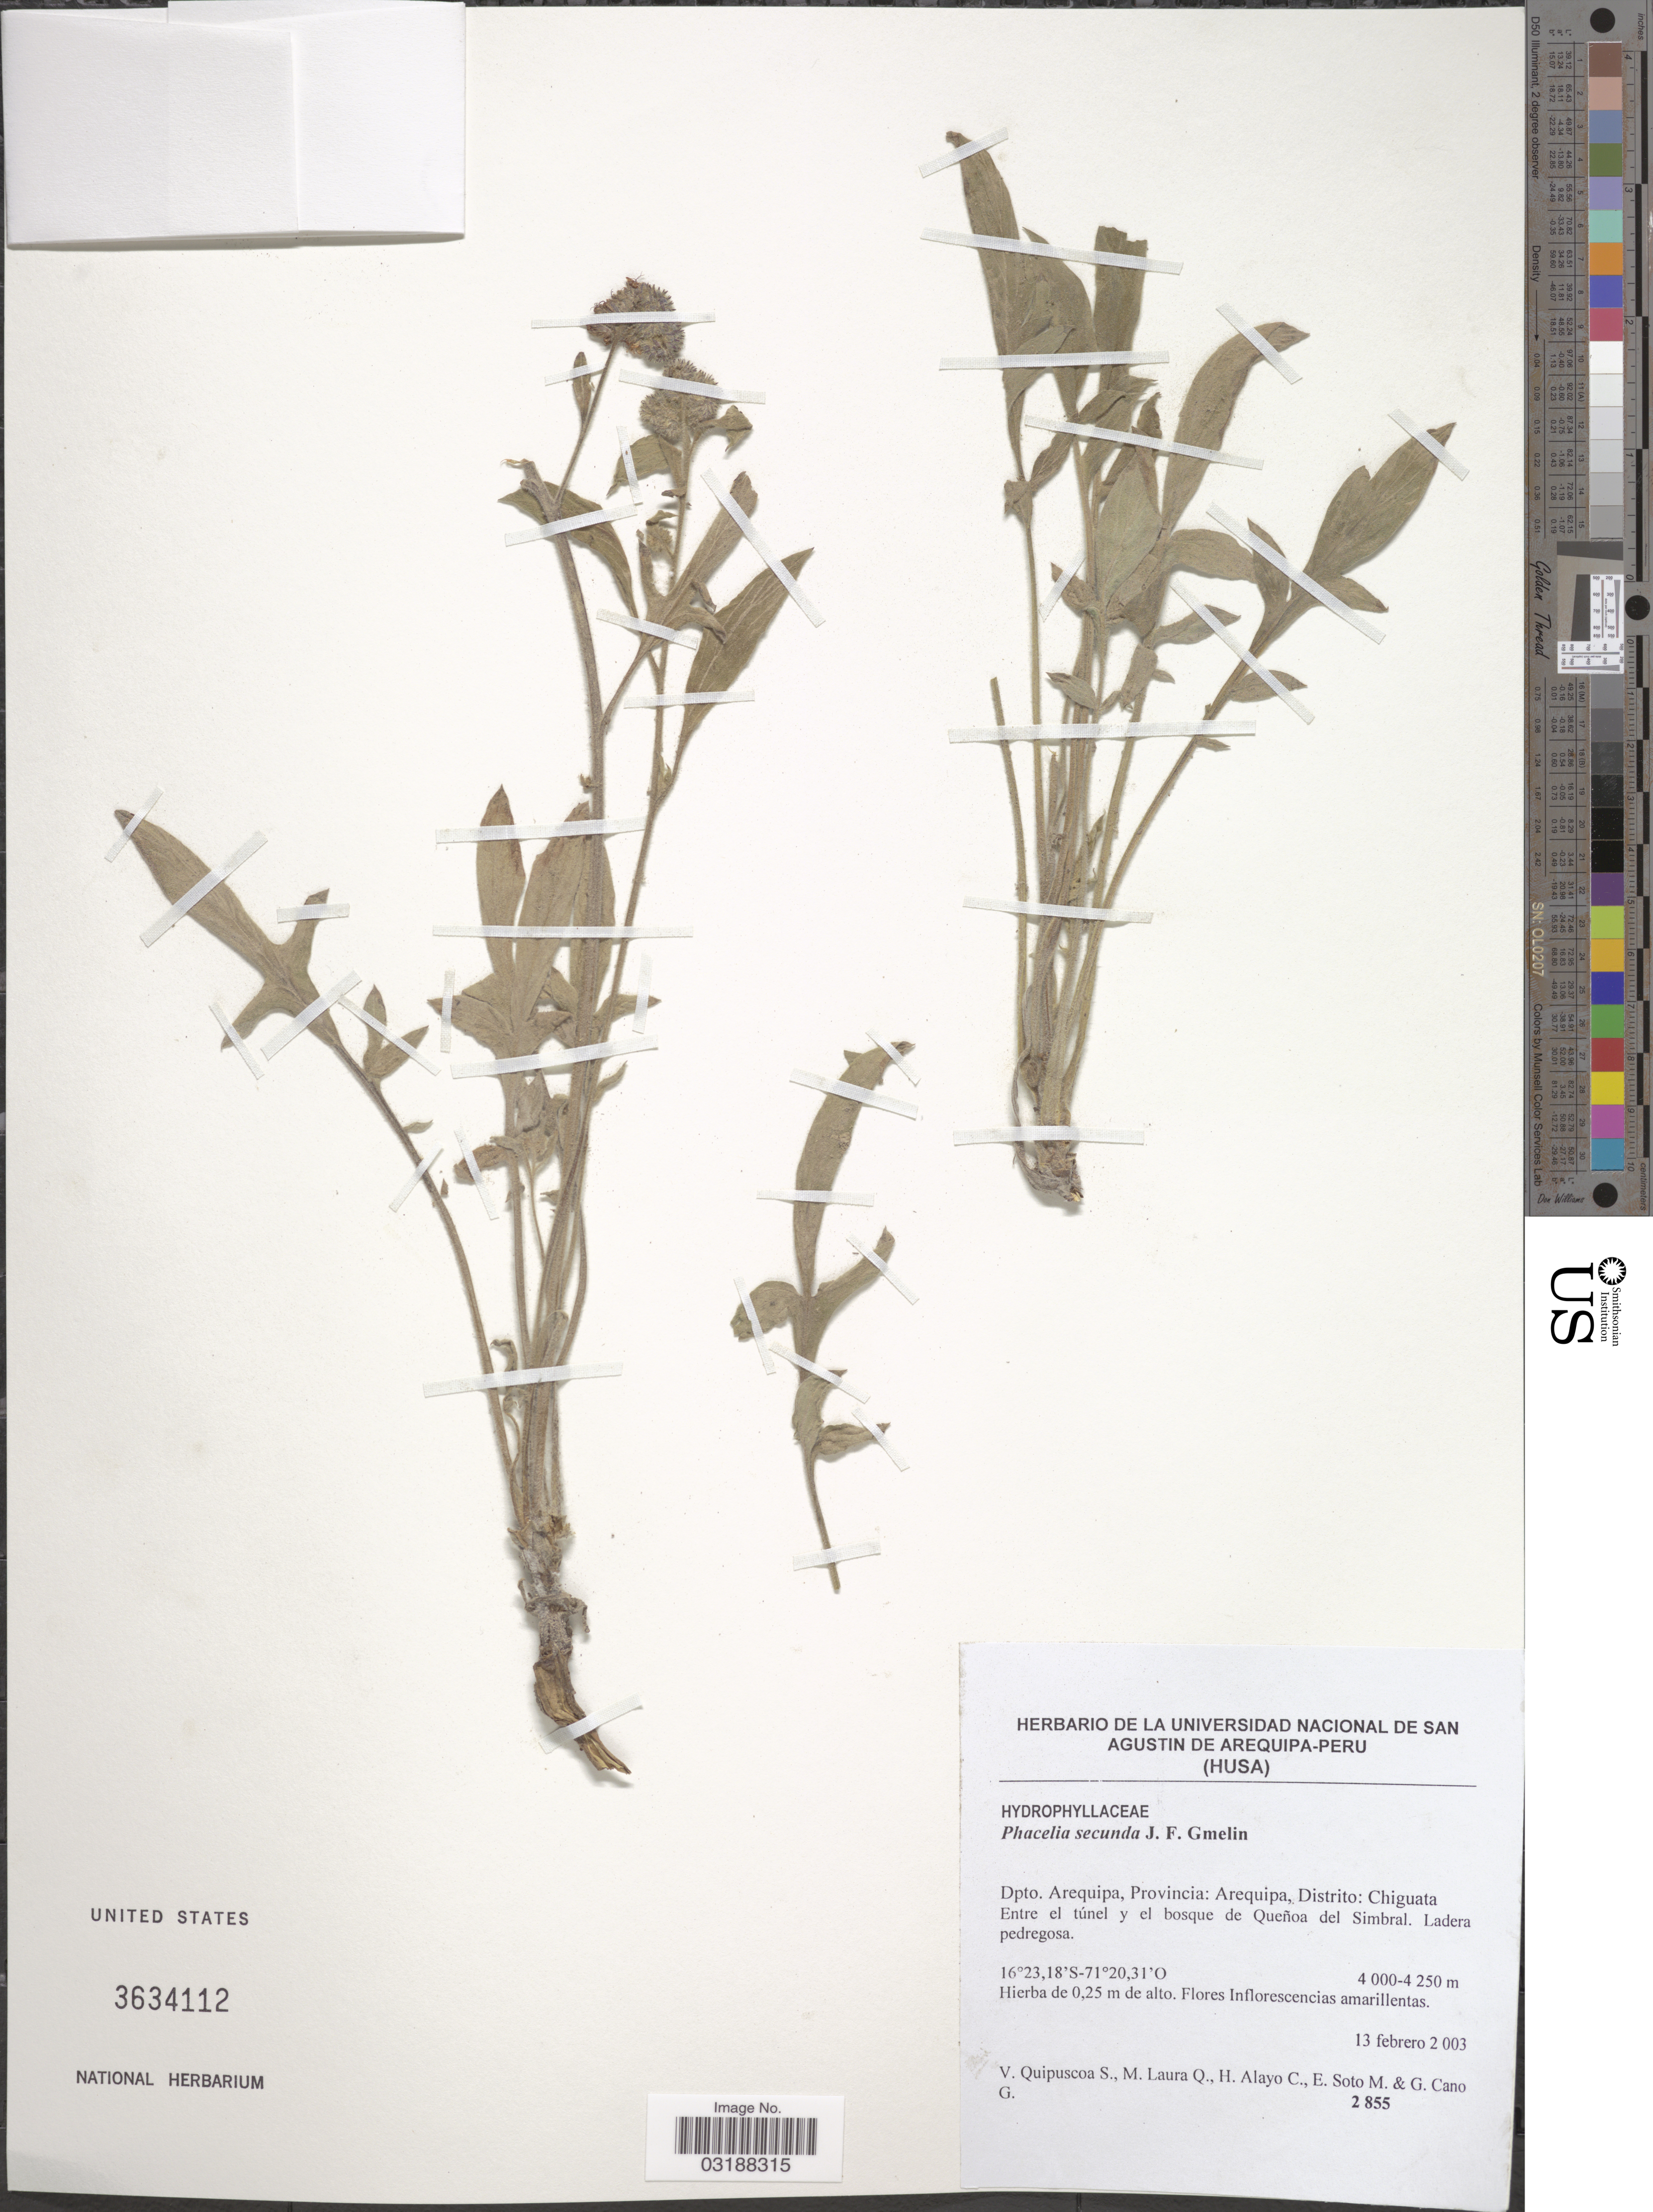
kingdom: Plantae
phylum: Tracheophyta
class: Magnoliopsida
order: Boraginales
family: Hydrophyllaceae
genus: Phacelia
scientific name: Phacelia secunda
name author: J.F. Gmel.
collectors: V. Quipuscoa S., M. Laura Q. & G. Cano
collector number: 2855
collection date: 2003-02-13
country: Peru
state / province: Arequipa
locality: Dpto. Arequipa, Provincia: Arequipa, Distrito: Chiguata. Entre el túnel y el bosque de Queñoa del Simbral.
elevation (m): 4000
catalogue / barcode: US 3634112